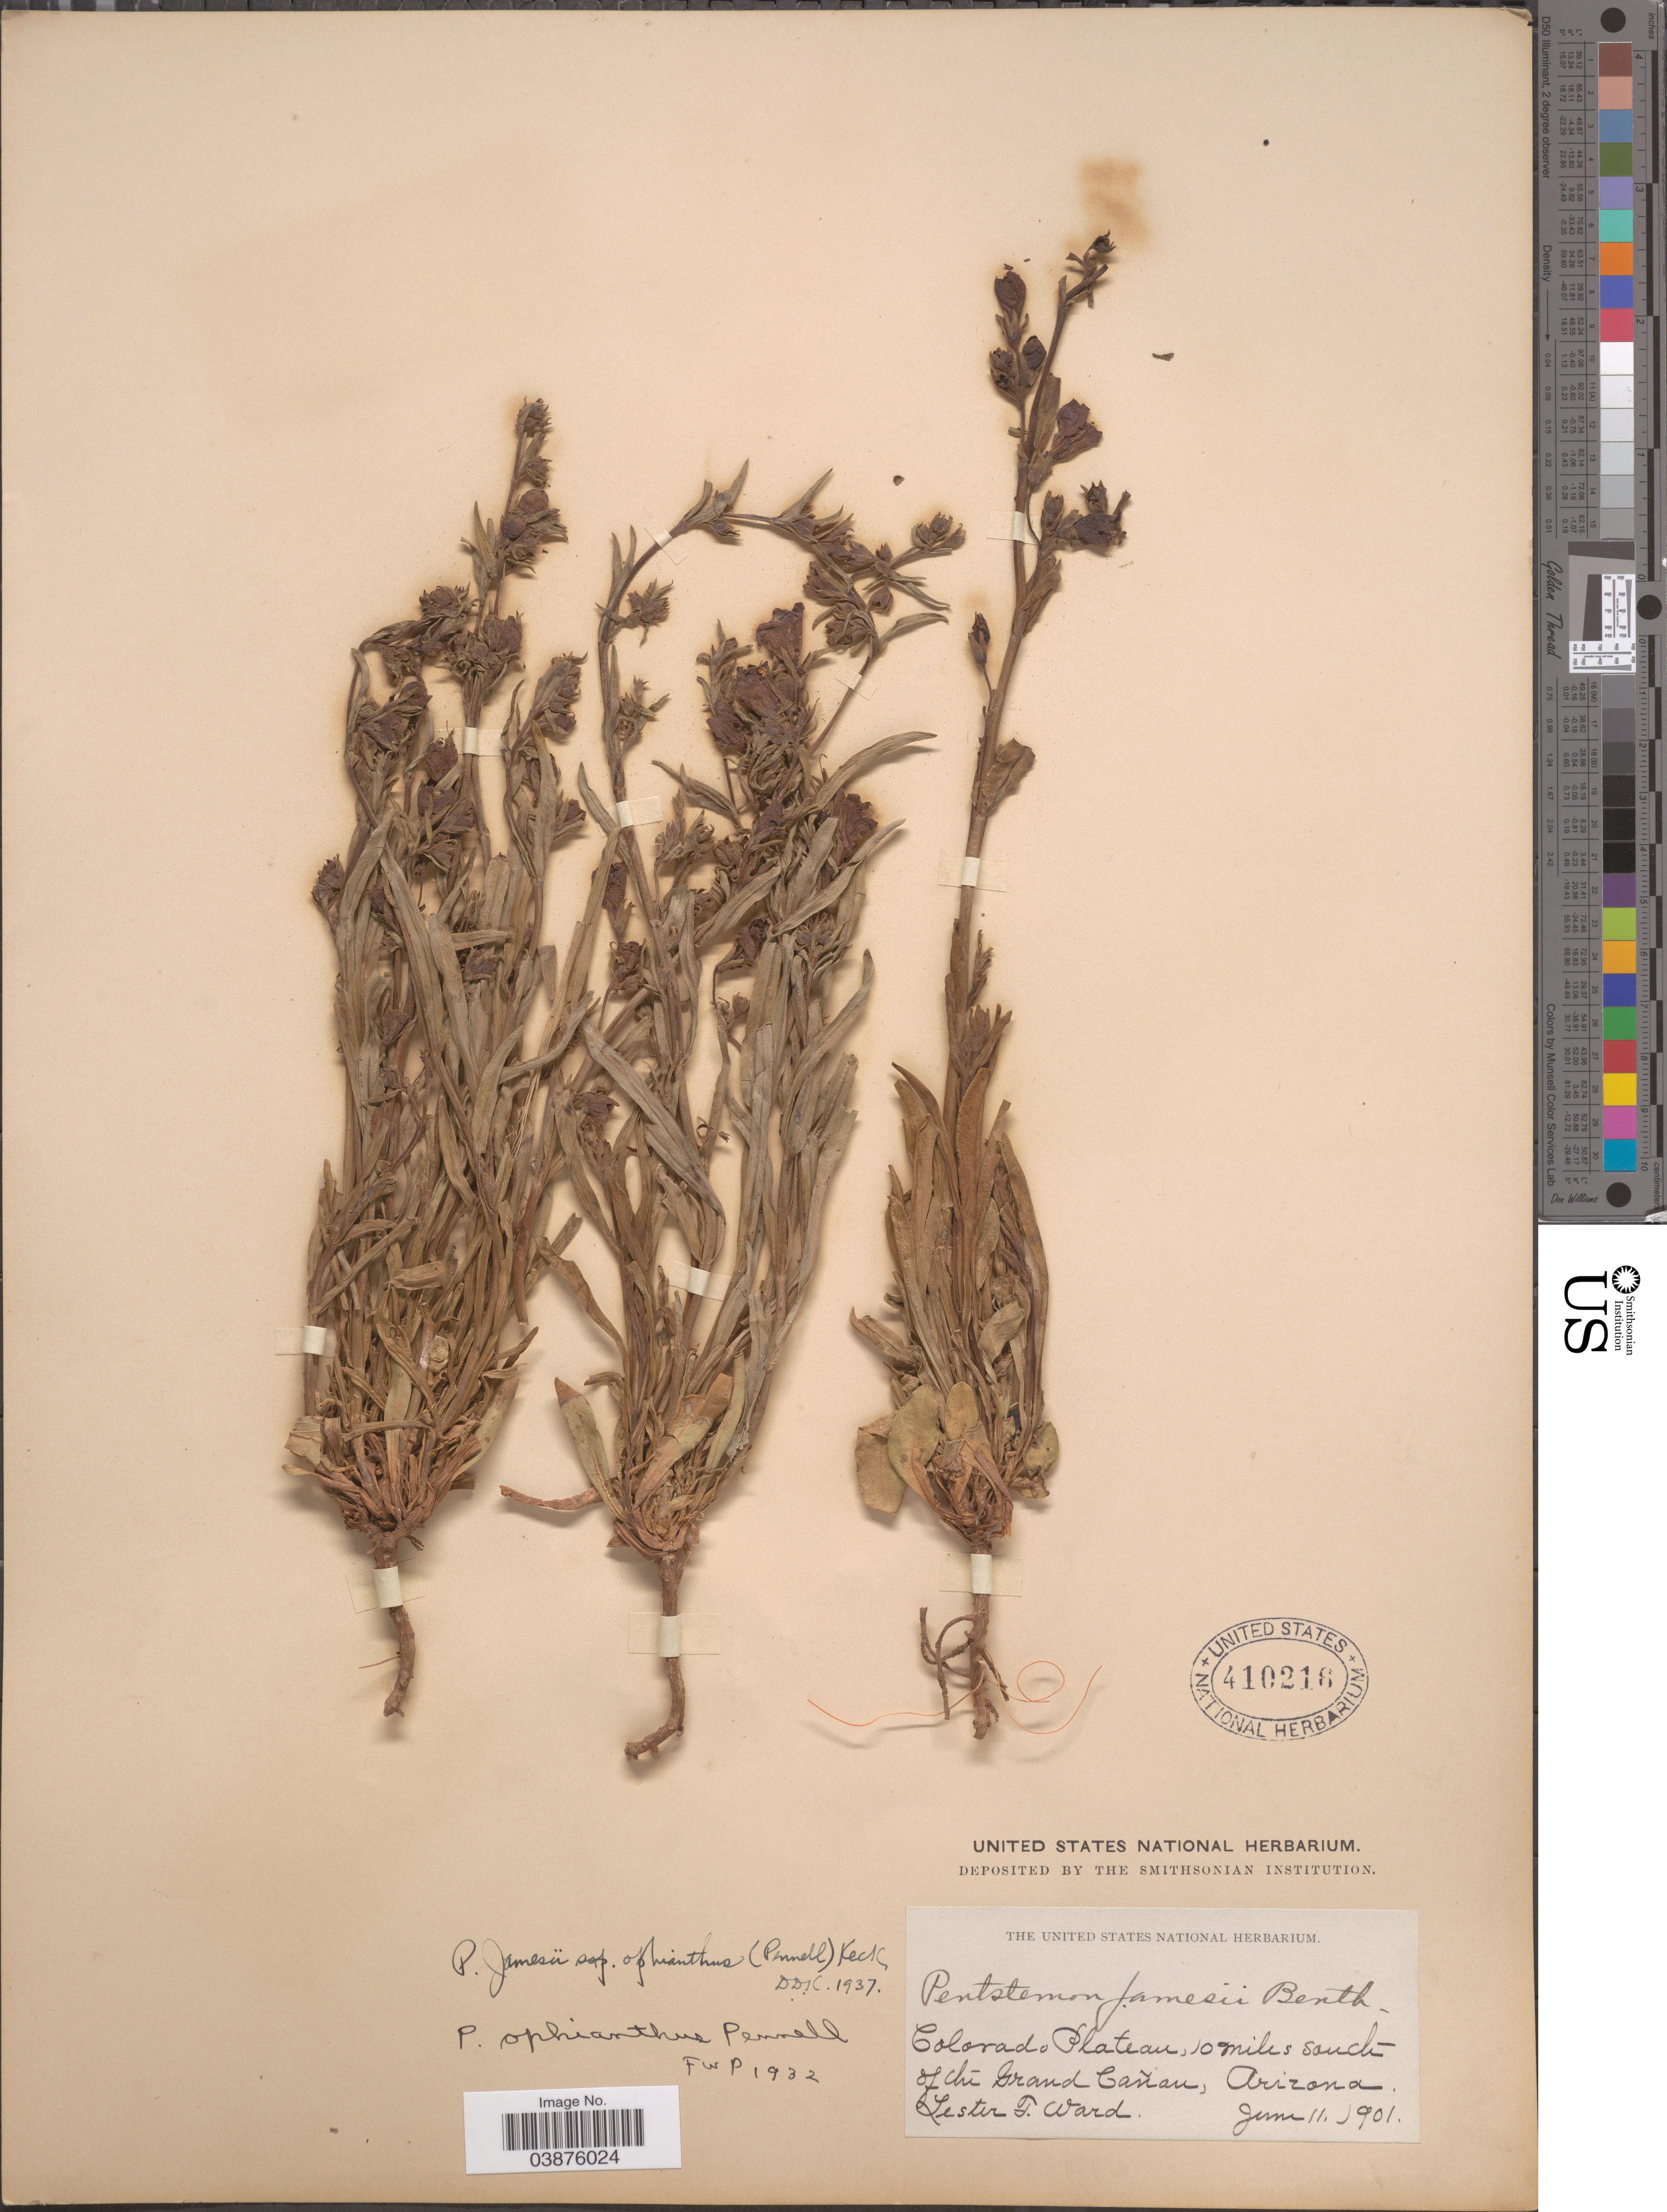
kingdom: Plantae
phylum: Tracheophyta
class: Magnoliopsida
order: Lamiales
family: Plantaginaceae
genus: Penstemon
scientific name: Penstemon jamesii subsp. ophianthus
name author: (Pennell) D.D. Keck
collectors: L. F. Ward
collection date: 1901-06-11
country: United States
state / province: Arizona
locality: Colorado Plateau, 10 miles south of the Grand Cañon.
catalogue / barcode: US 410216